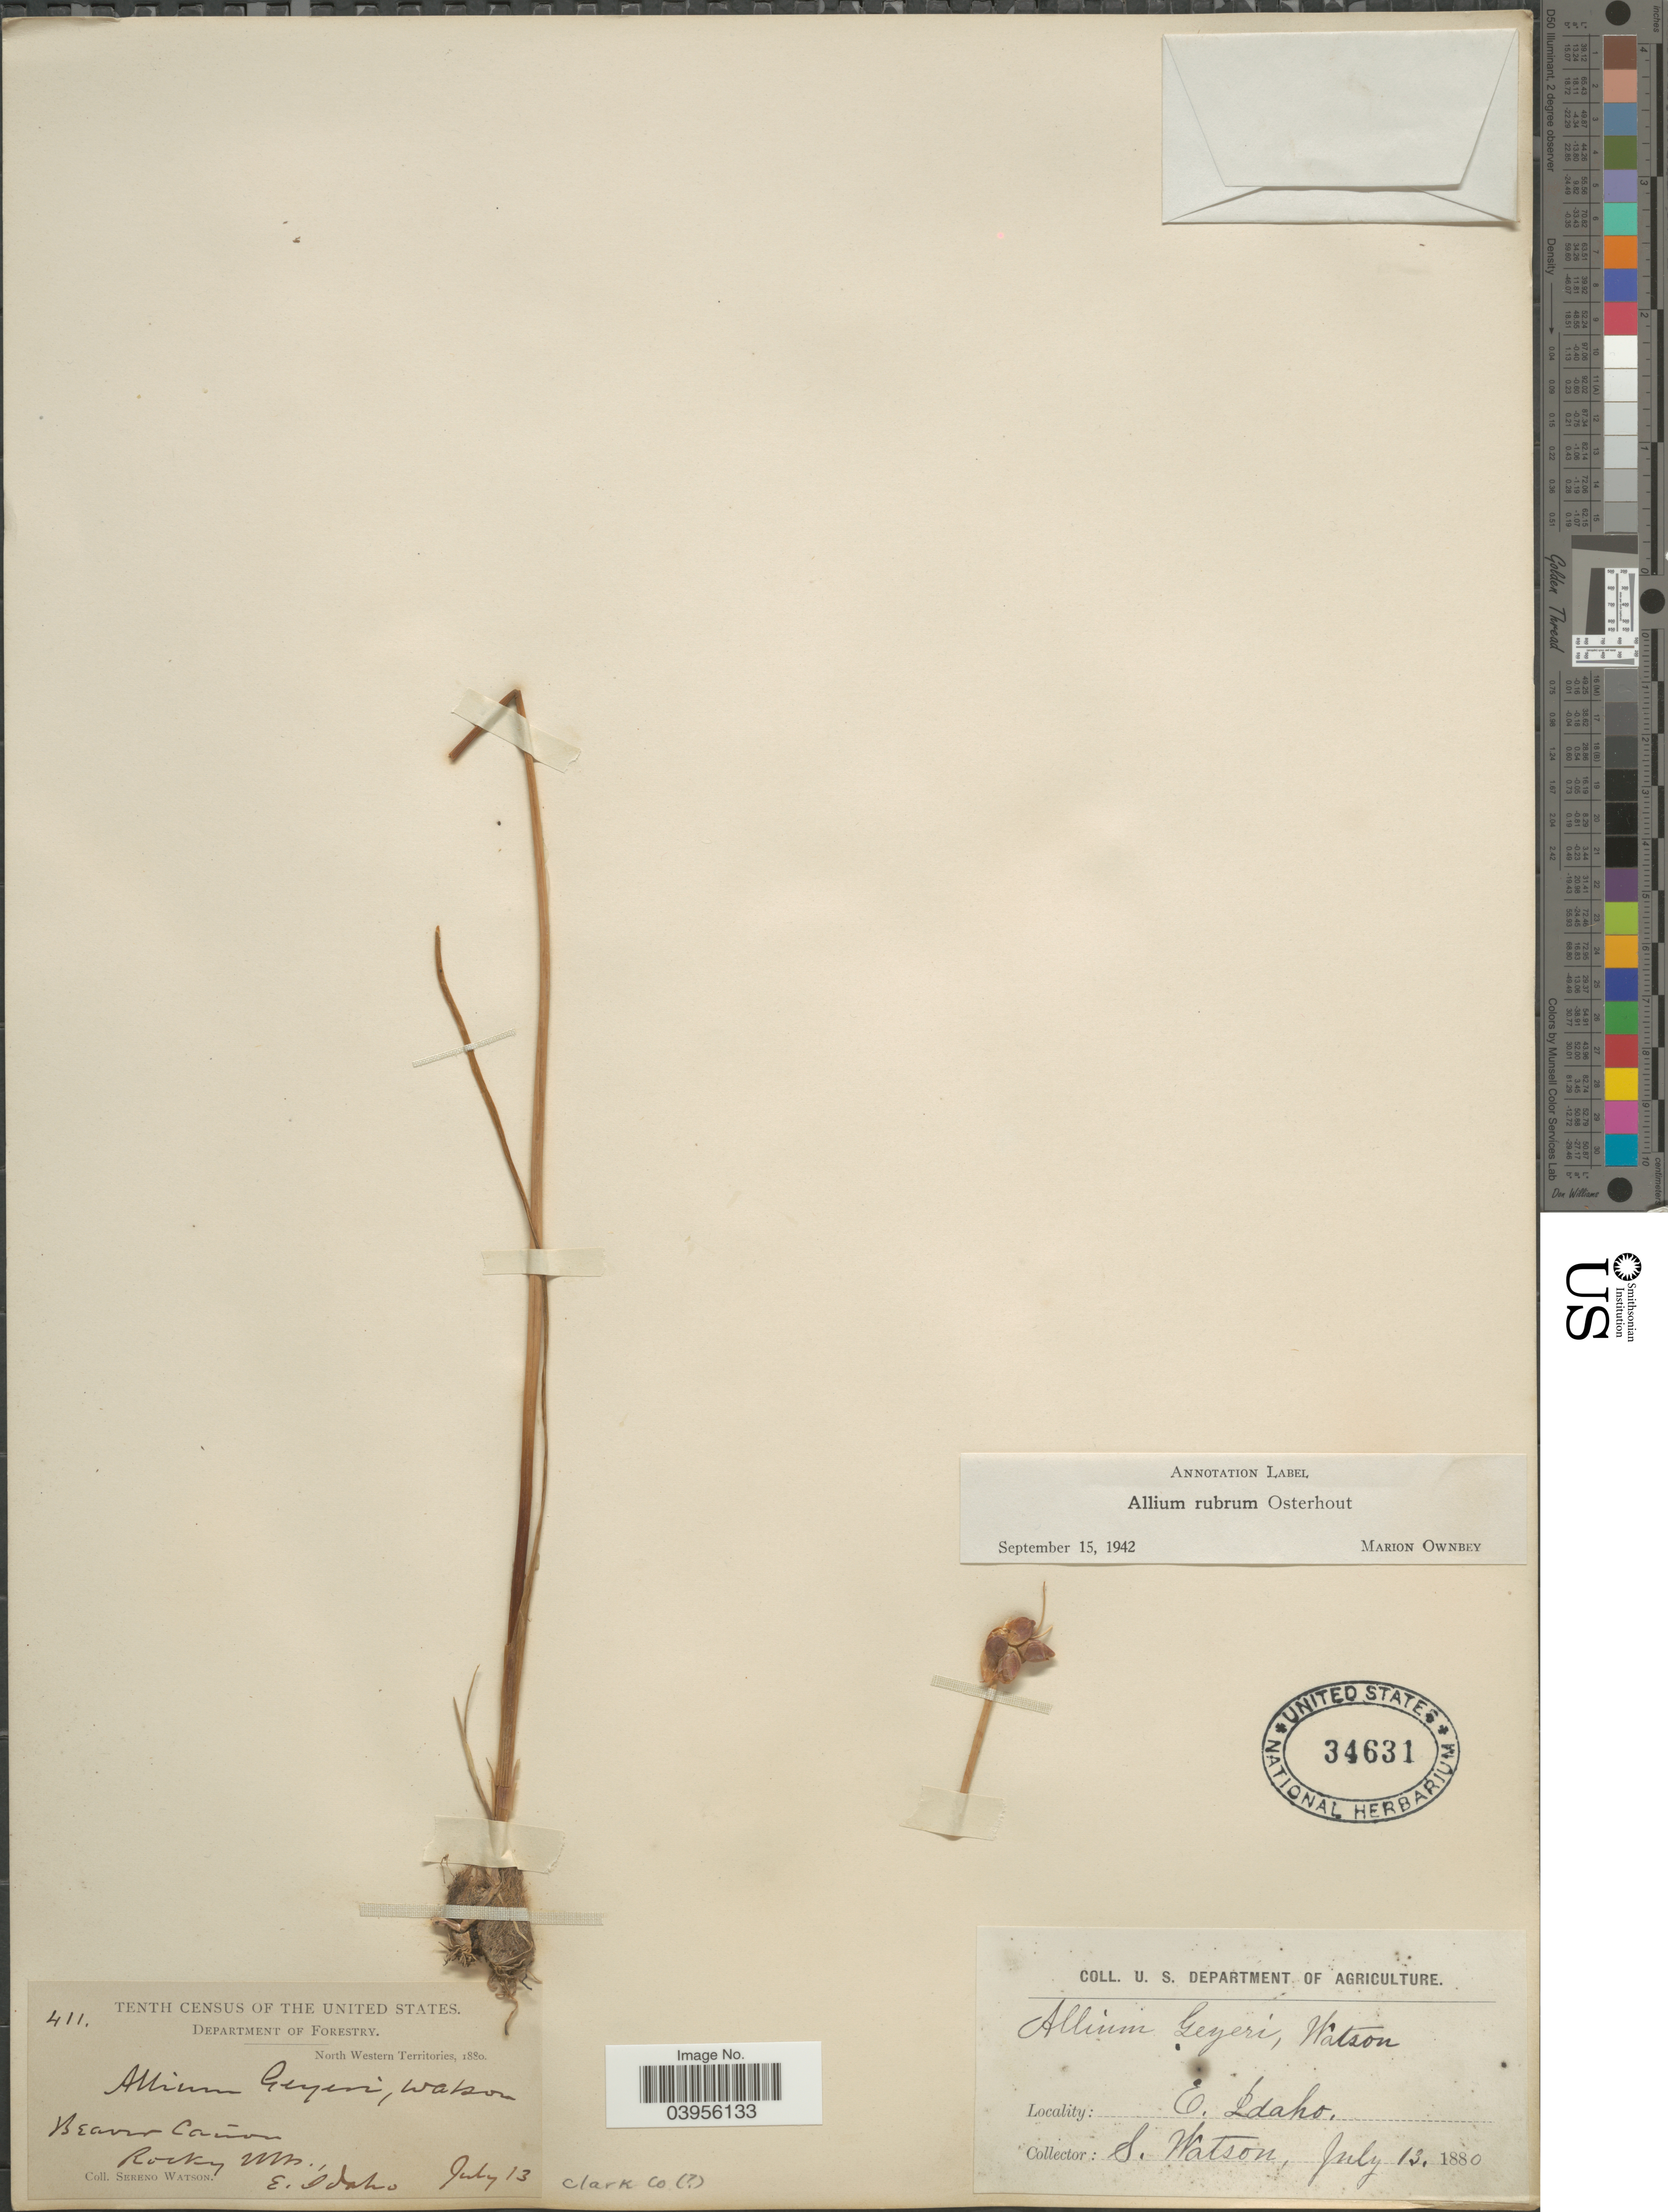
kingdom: Plantae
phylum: Tracheophyta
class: Liliopsida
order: Asparagales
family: Amaryllidaceae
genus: Allium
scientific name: Allium geyeri var. tenerum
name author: M.E. Jones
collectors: S. Watson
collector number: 411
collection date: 1880-07-13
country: United States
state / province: Idaho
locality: North Western Territories. Beaver Cañon. Rocky Mtns., E. Idaho. Clark Co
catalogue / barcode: US 34631